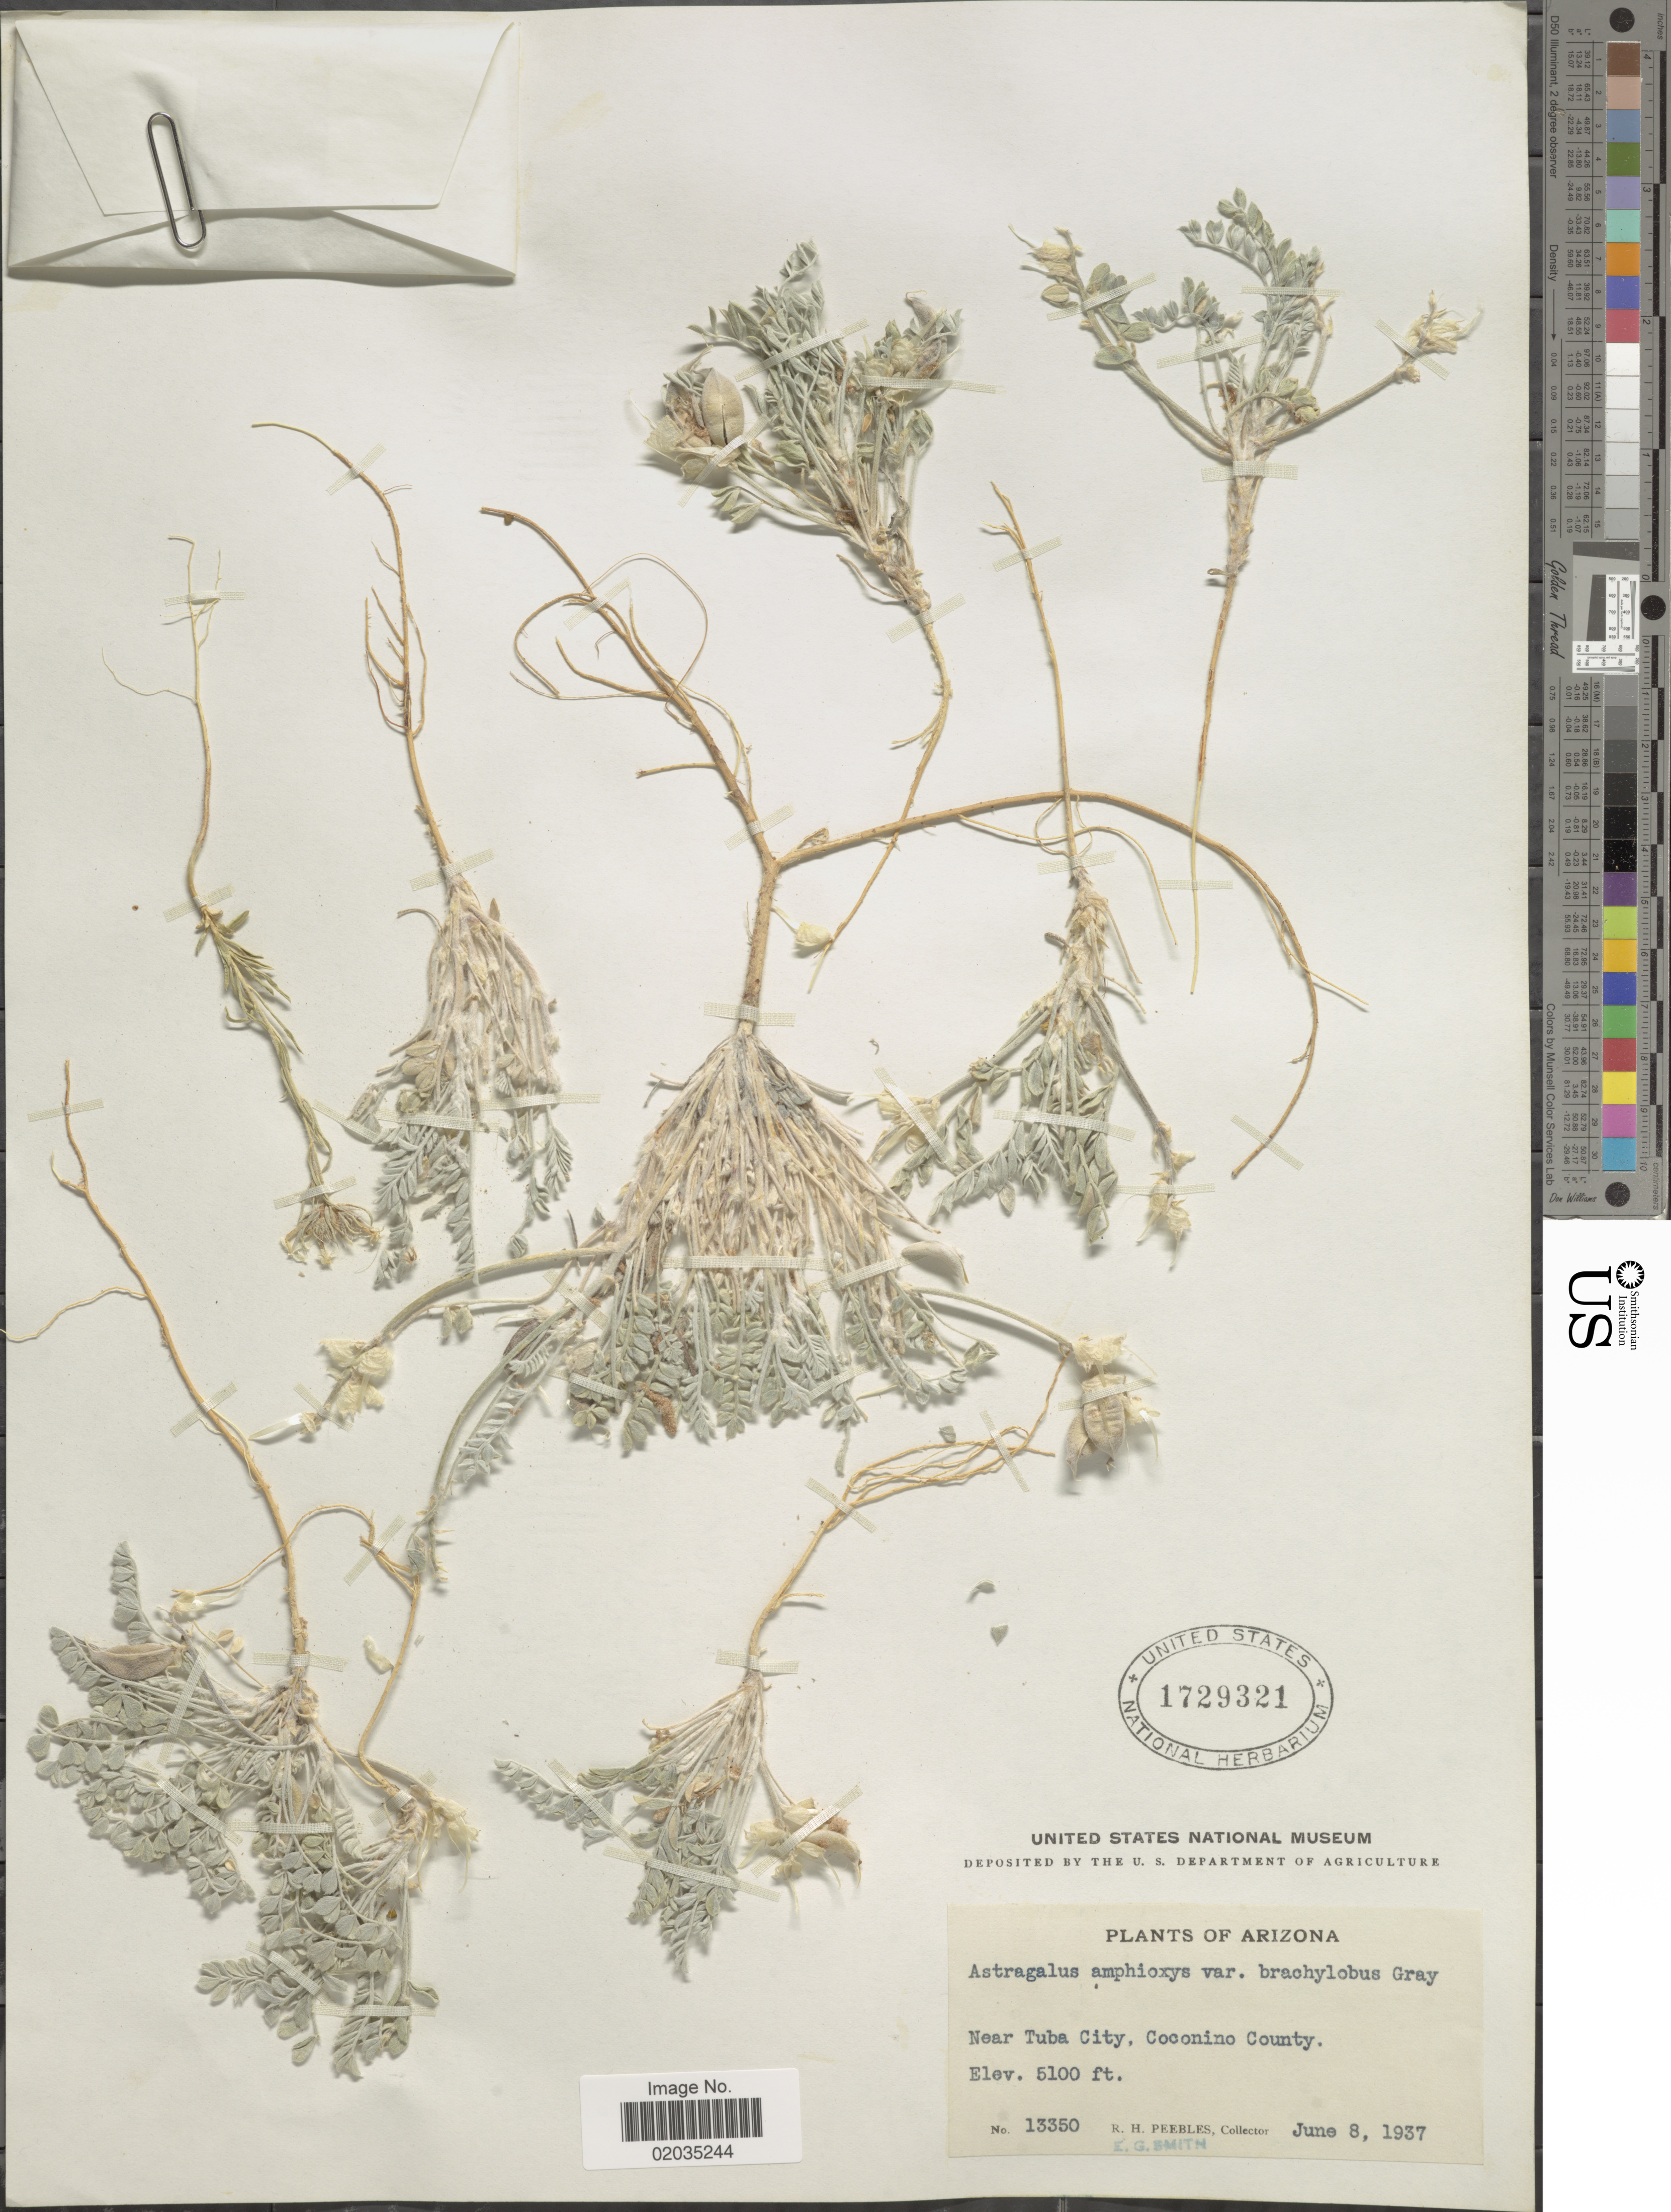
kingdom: Plantae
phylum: Tracheophyta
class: Magnoliopsida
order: Fabales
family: Fabaceae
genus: Astragalus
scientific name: Astragalus tephrodes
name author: A. Gray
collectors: R. H. Peebles & E. G. Smith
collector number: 13350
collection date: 1937-06-08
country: United States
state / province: Arizona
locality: Near Tuba City, Coconino County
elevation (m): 1554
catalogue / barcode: US 1729321